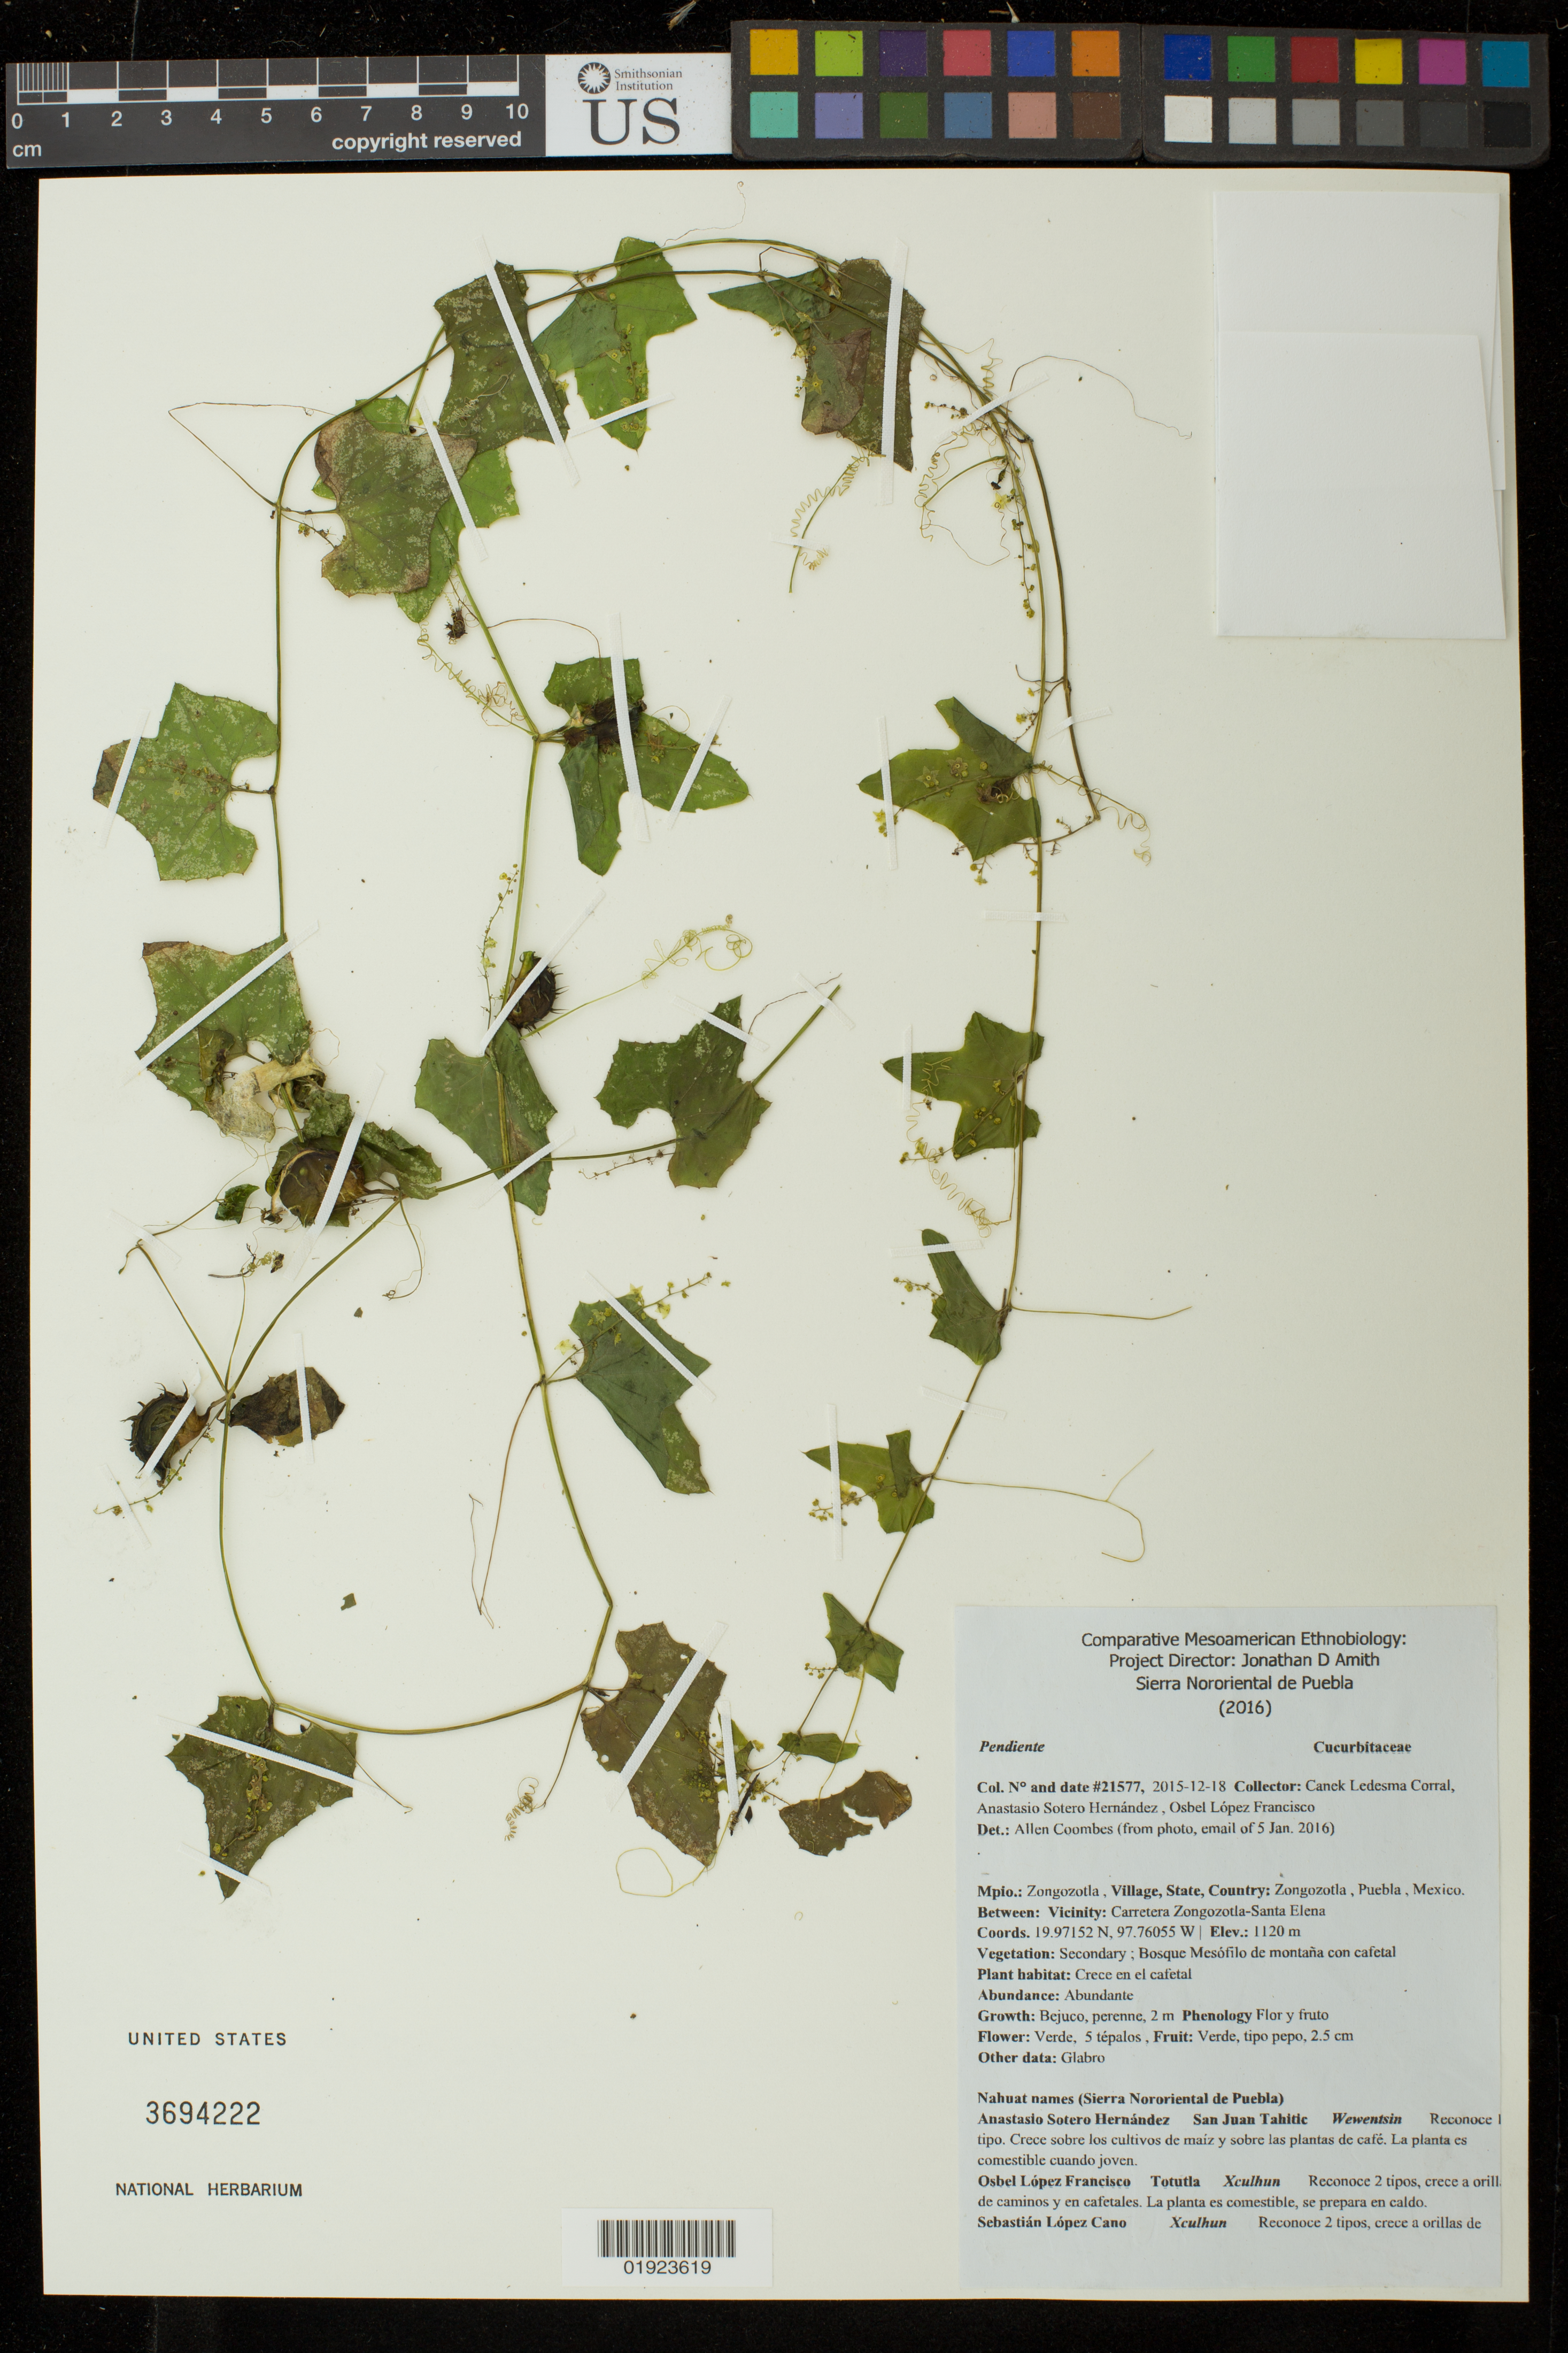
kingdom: Plantae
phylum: Tracheophyta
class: Magnoliopsida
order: Cucurbitales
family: Cucurbitaceae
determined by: Coombes, Allen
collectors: Canek Ledesma C., A. Sotero H. & O. Francisco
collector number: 21577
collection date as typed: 2015-12-18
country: Mexico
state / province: Puebla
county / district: Zongozotla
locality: Zongozotla, Puebla, Mexico, Carretera Zongozotla-Santa Elena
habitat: Secondary; bosque mesofilo de montana con cafetal, crece en el cafetal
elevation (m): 1120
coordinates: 19.97152N, 97.76055W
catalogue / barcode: US 3694222